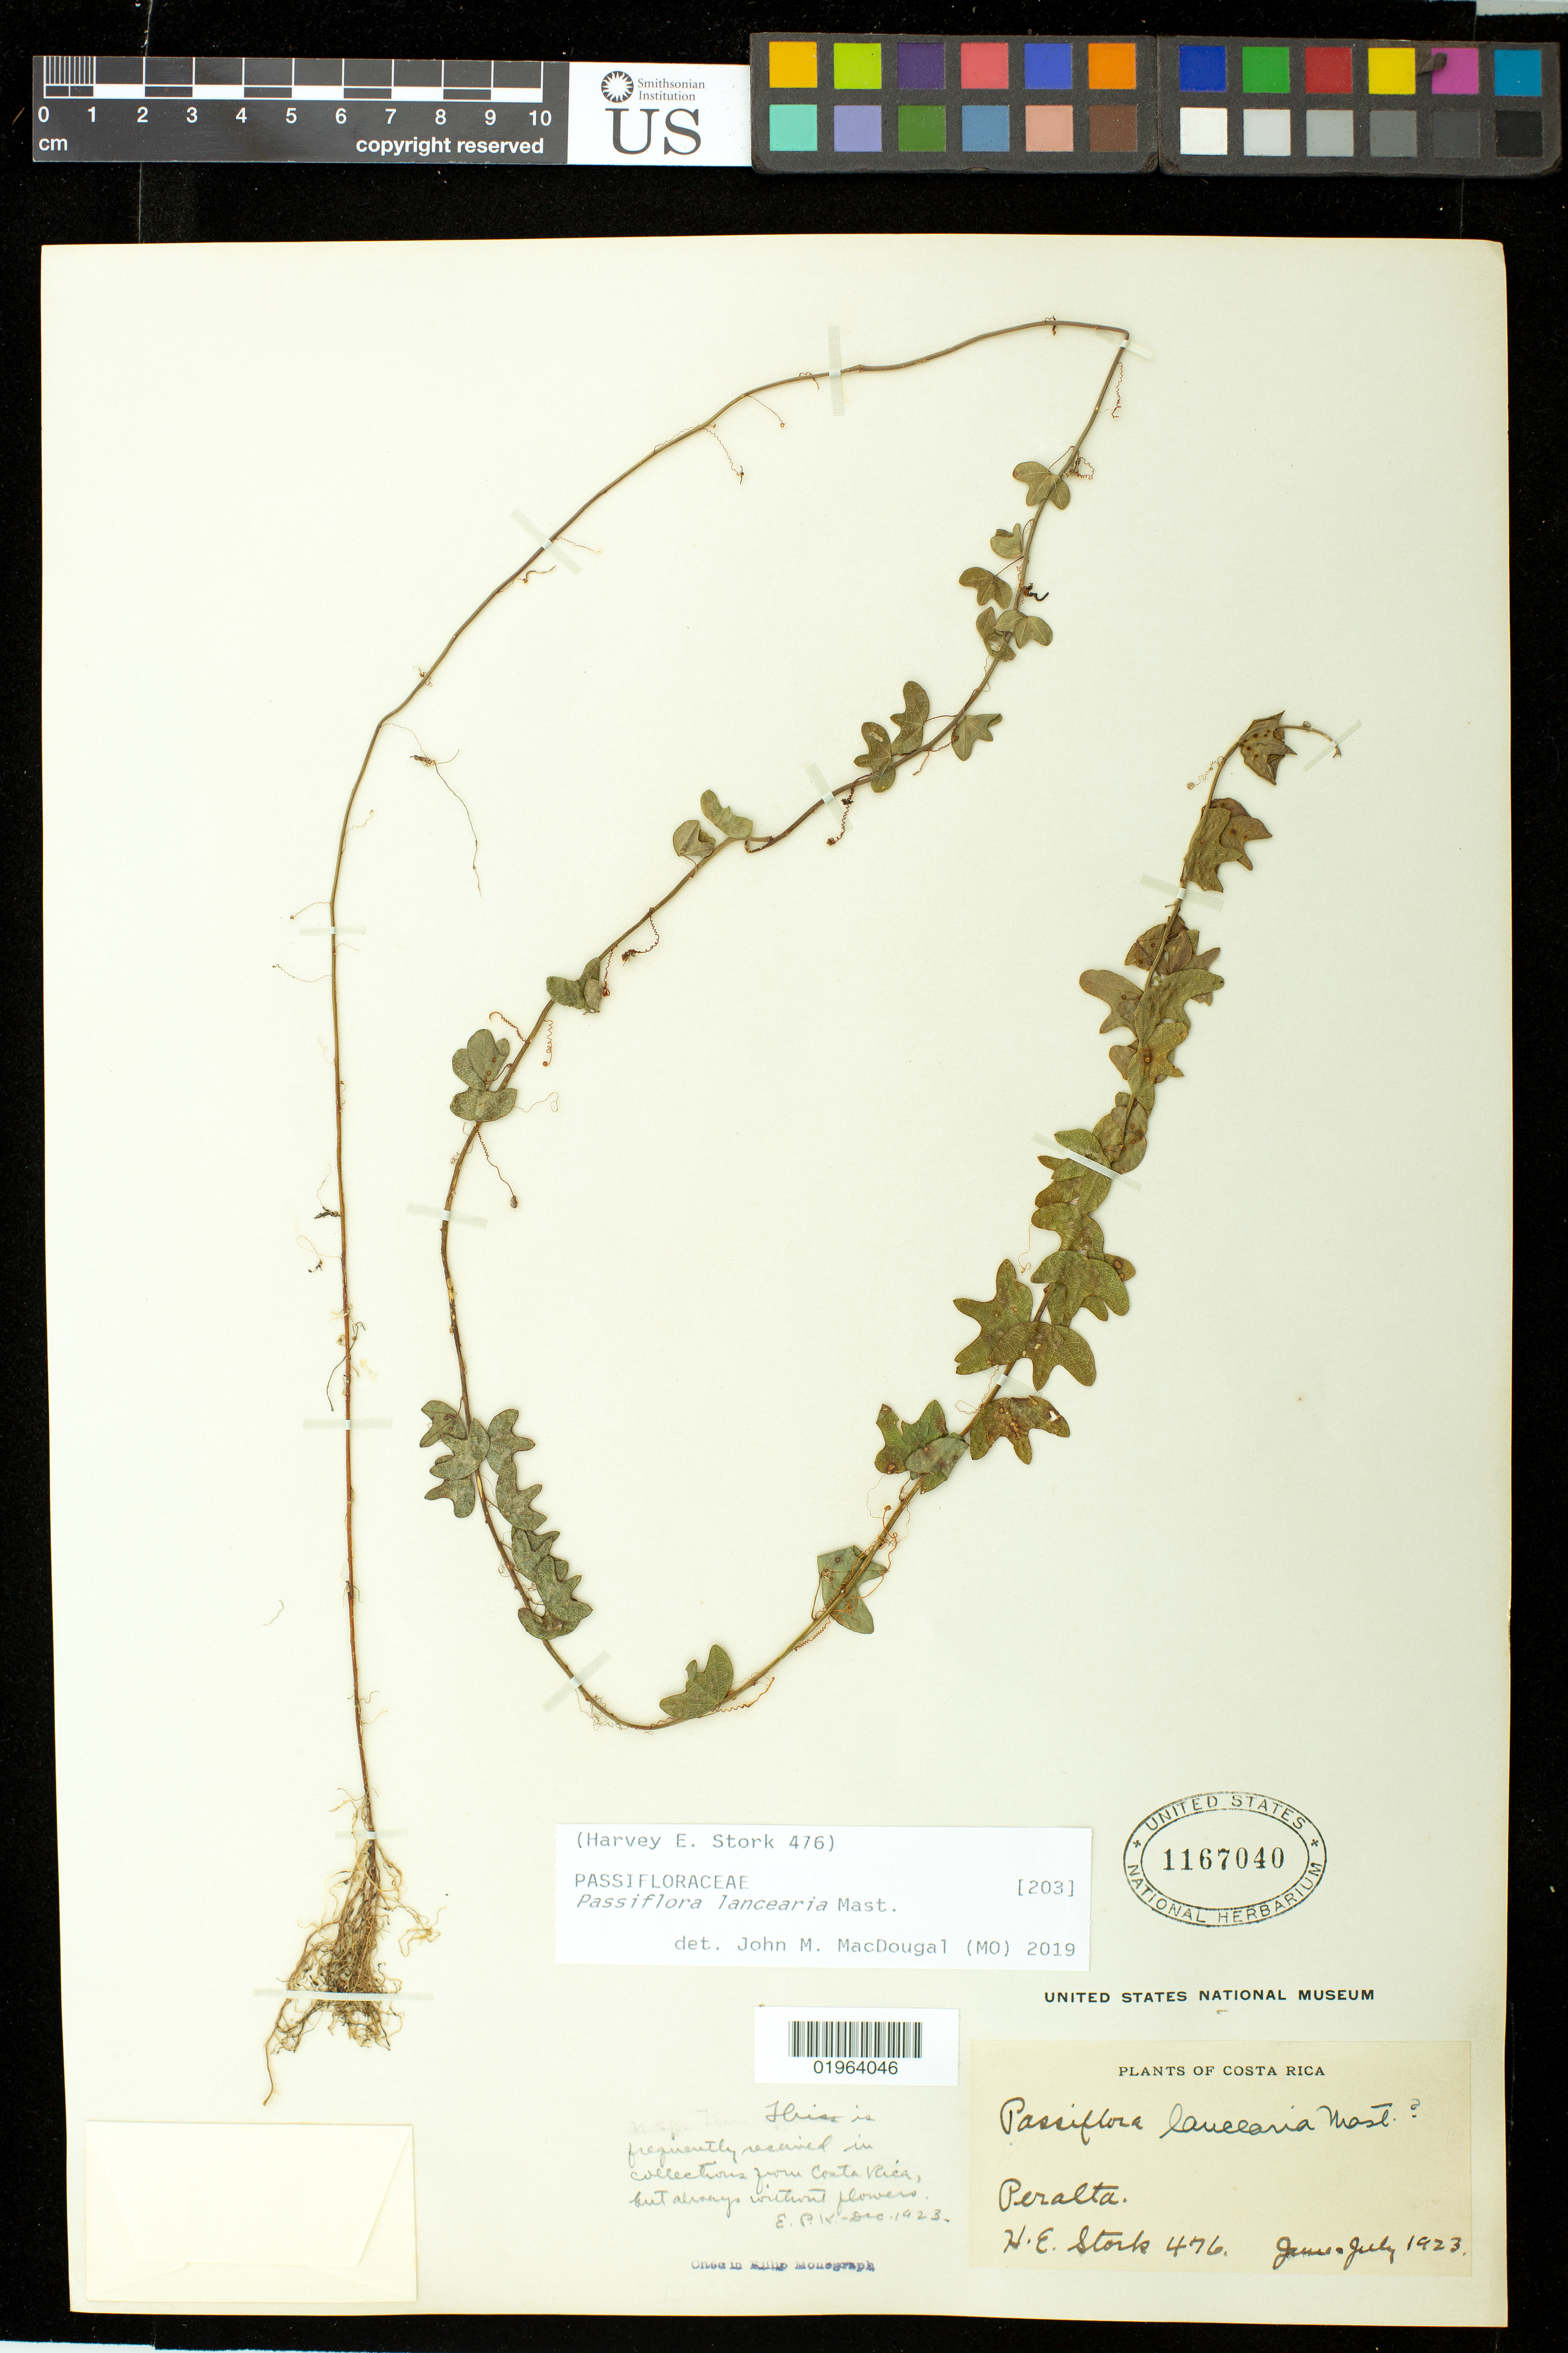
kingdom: Plantae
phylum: Tracheophyta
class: Magnoliopsida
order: Malpighiales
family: Passifloraceae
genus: Passiflora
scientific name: Passiflora lancearia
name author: Mast.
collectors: H. E. Stork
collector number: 476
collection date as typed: Jun-Jul 1923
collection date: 1923-06/1923-07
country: Costa Rica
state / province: Cartago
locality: Peralta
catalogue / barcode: US 1167040